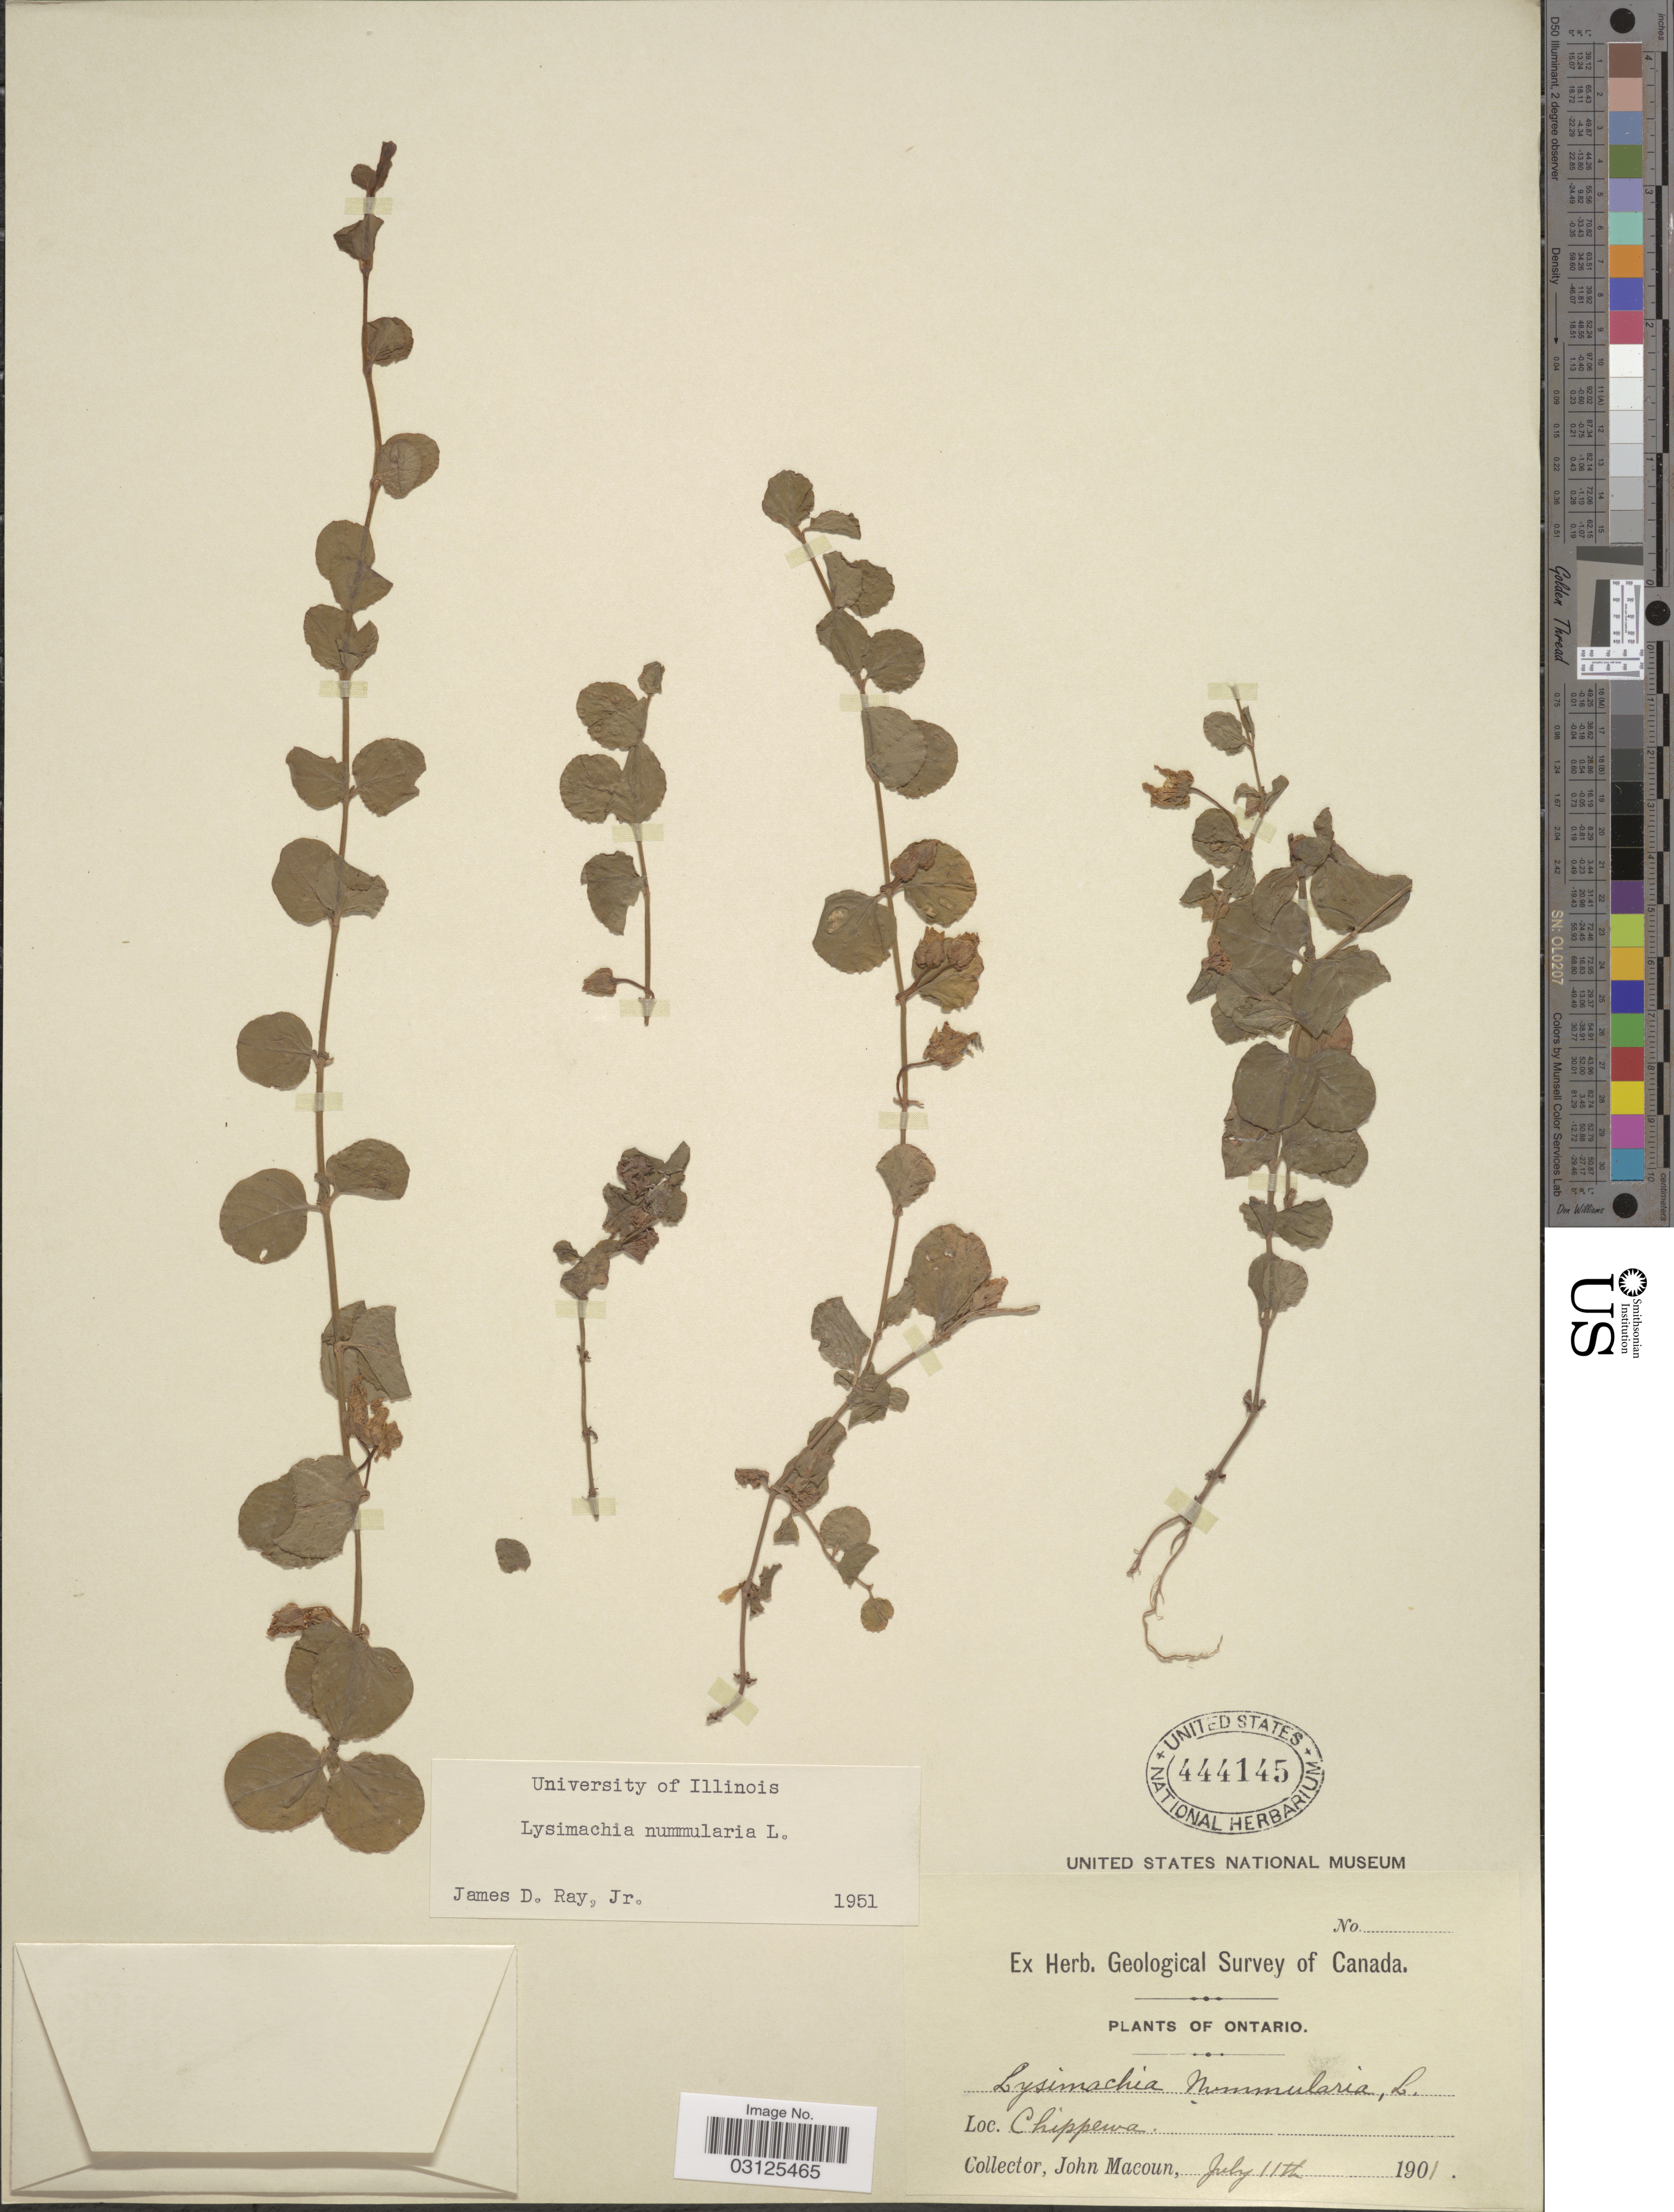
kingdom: Plantae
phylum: Tracheophyta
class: Magnoliopsida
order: Ericales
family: Primulaceae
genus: Lysimachia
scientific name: Lysimachia nummularia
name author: L.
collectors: J. Macoun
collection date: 1901-07-11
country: Canada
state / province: Ontario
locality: Chippewa.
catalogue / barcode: US 444145